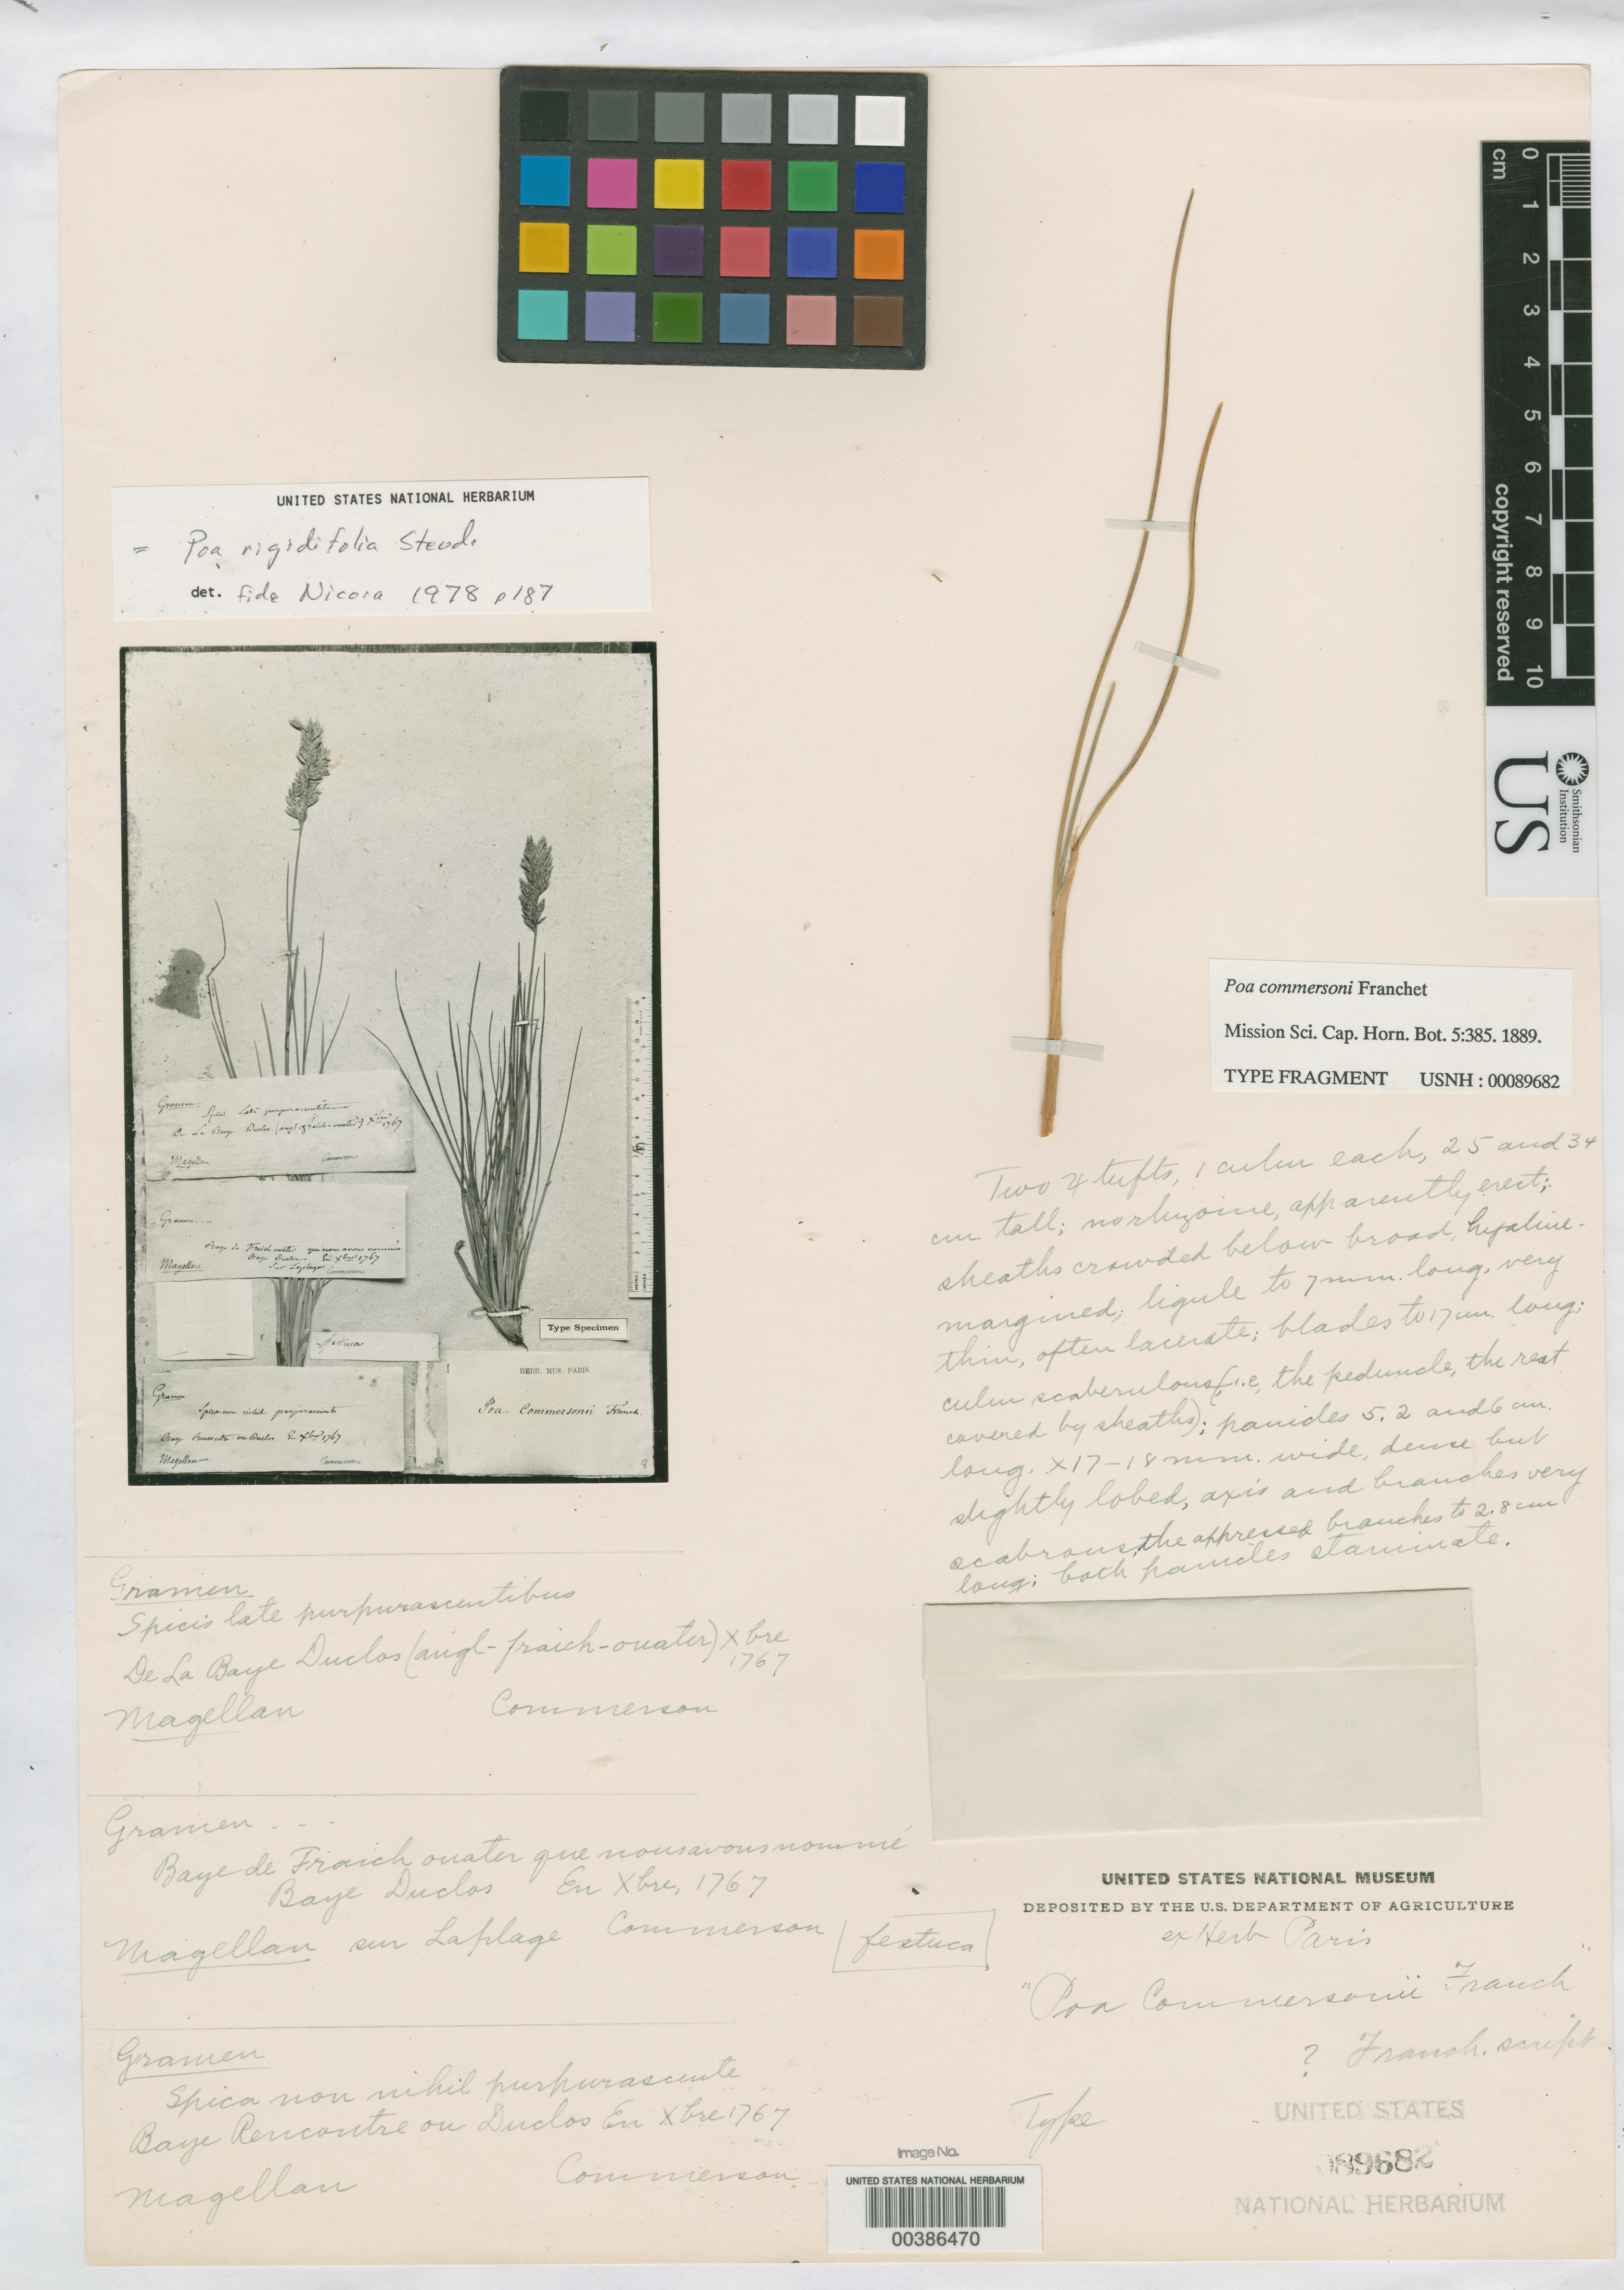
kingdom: Plantae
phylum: Tracheophyta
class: Liliopsida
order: Poales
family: Poaceae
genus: Poa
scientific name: Poa commersoni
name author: Franch.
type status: Type Fragment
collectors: P. Commerson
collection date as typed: Dec 1767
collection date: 1767-12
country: Chile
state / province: Magallanes y de la Antártica Chilena (XII)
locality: De La Baye Duclos (Anglo-Fraich-Ovater).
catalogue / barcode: US 89682